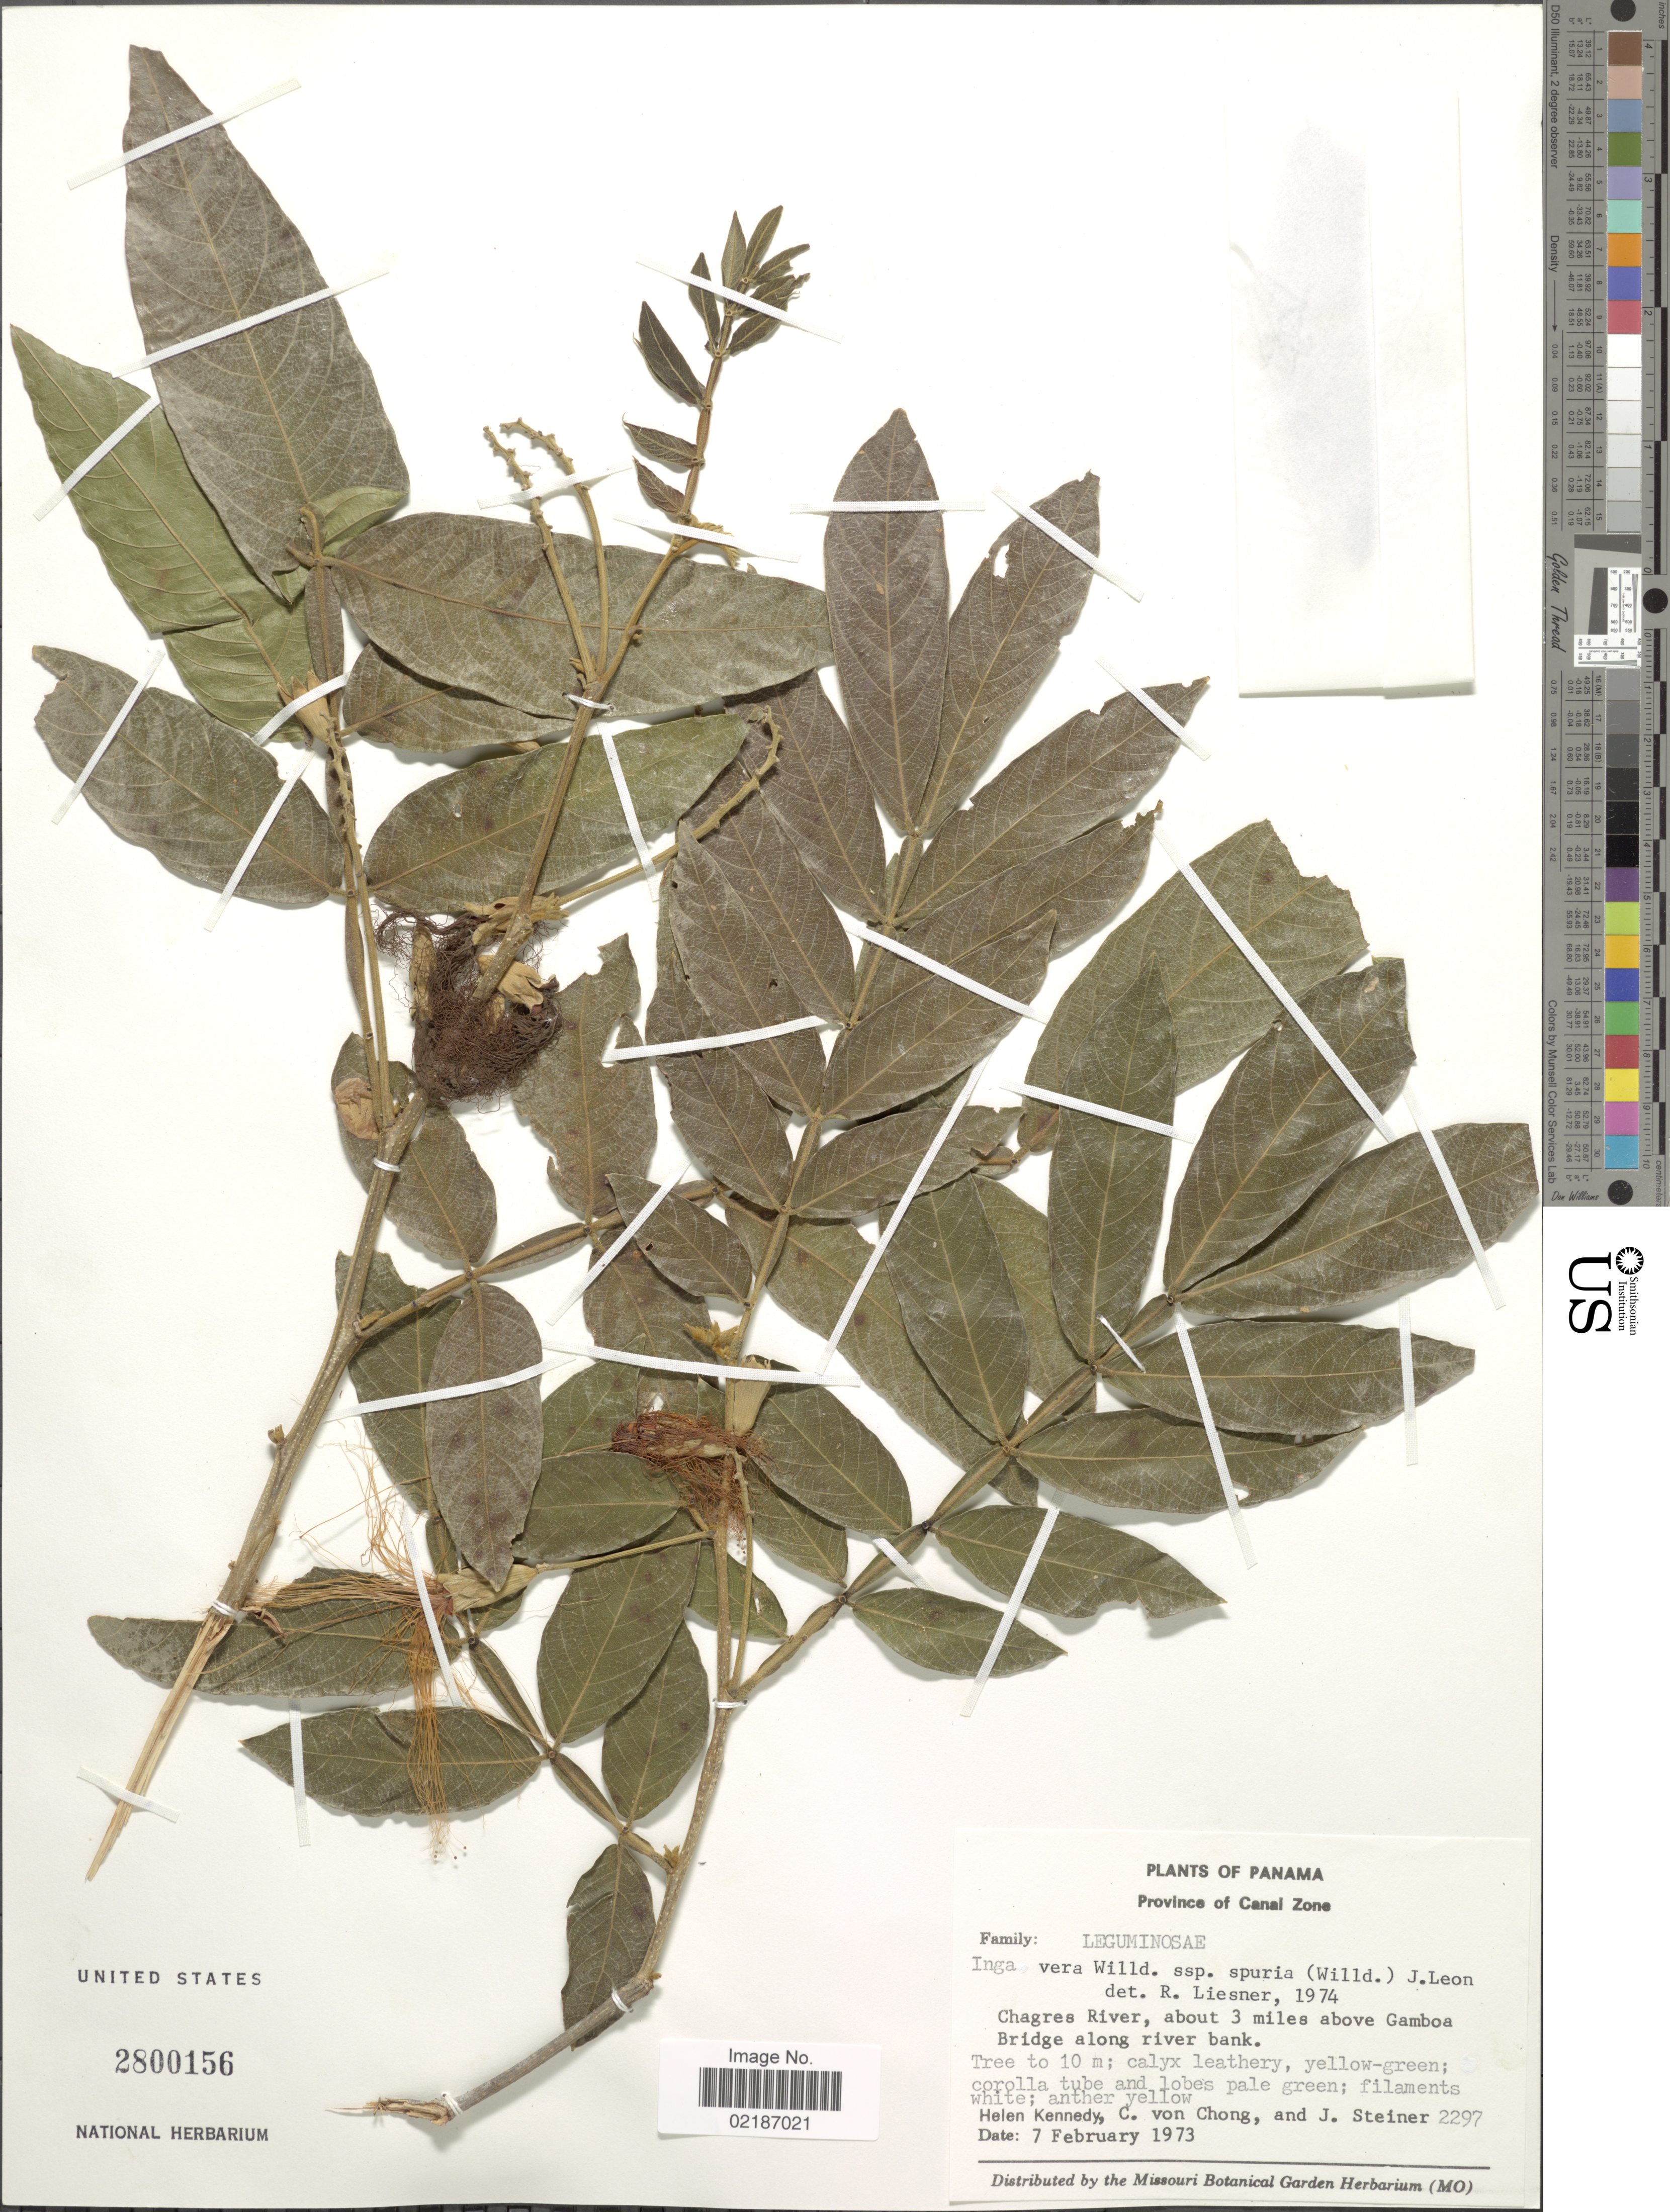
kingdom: Plantae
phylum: Tracheophyta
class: Magnoliopsida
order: Fabales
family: Fabaceae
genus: Inga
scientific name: Inga vera subsp. vera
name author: Willd.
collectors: H. Kennedy, C. Von Chong & J. Steiner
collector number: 2297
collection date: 1973-02-07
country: Panama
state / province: Colón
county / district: Canal Zone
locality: Canal Zone, Chagres River, about 3 miles above Gamboa Bridge along river bank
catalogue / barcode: US 2800156